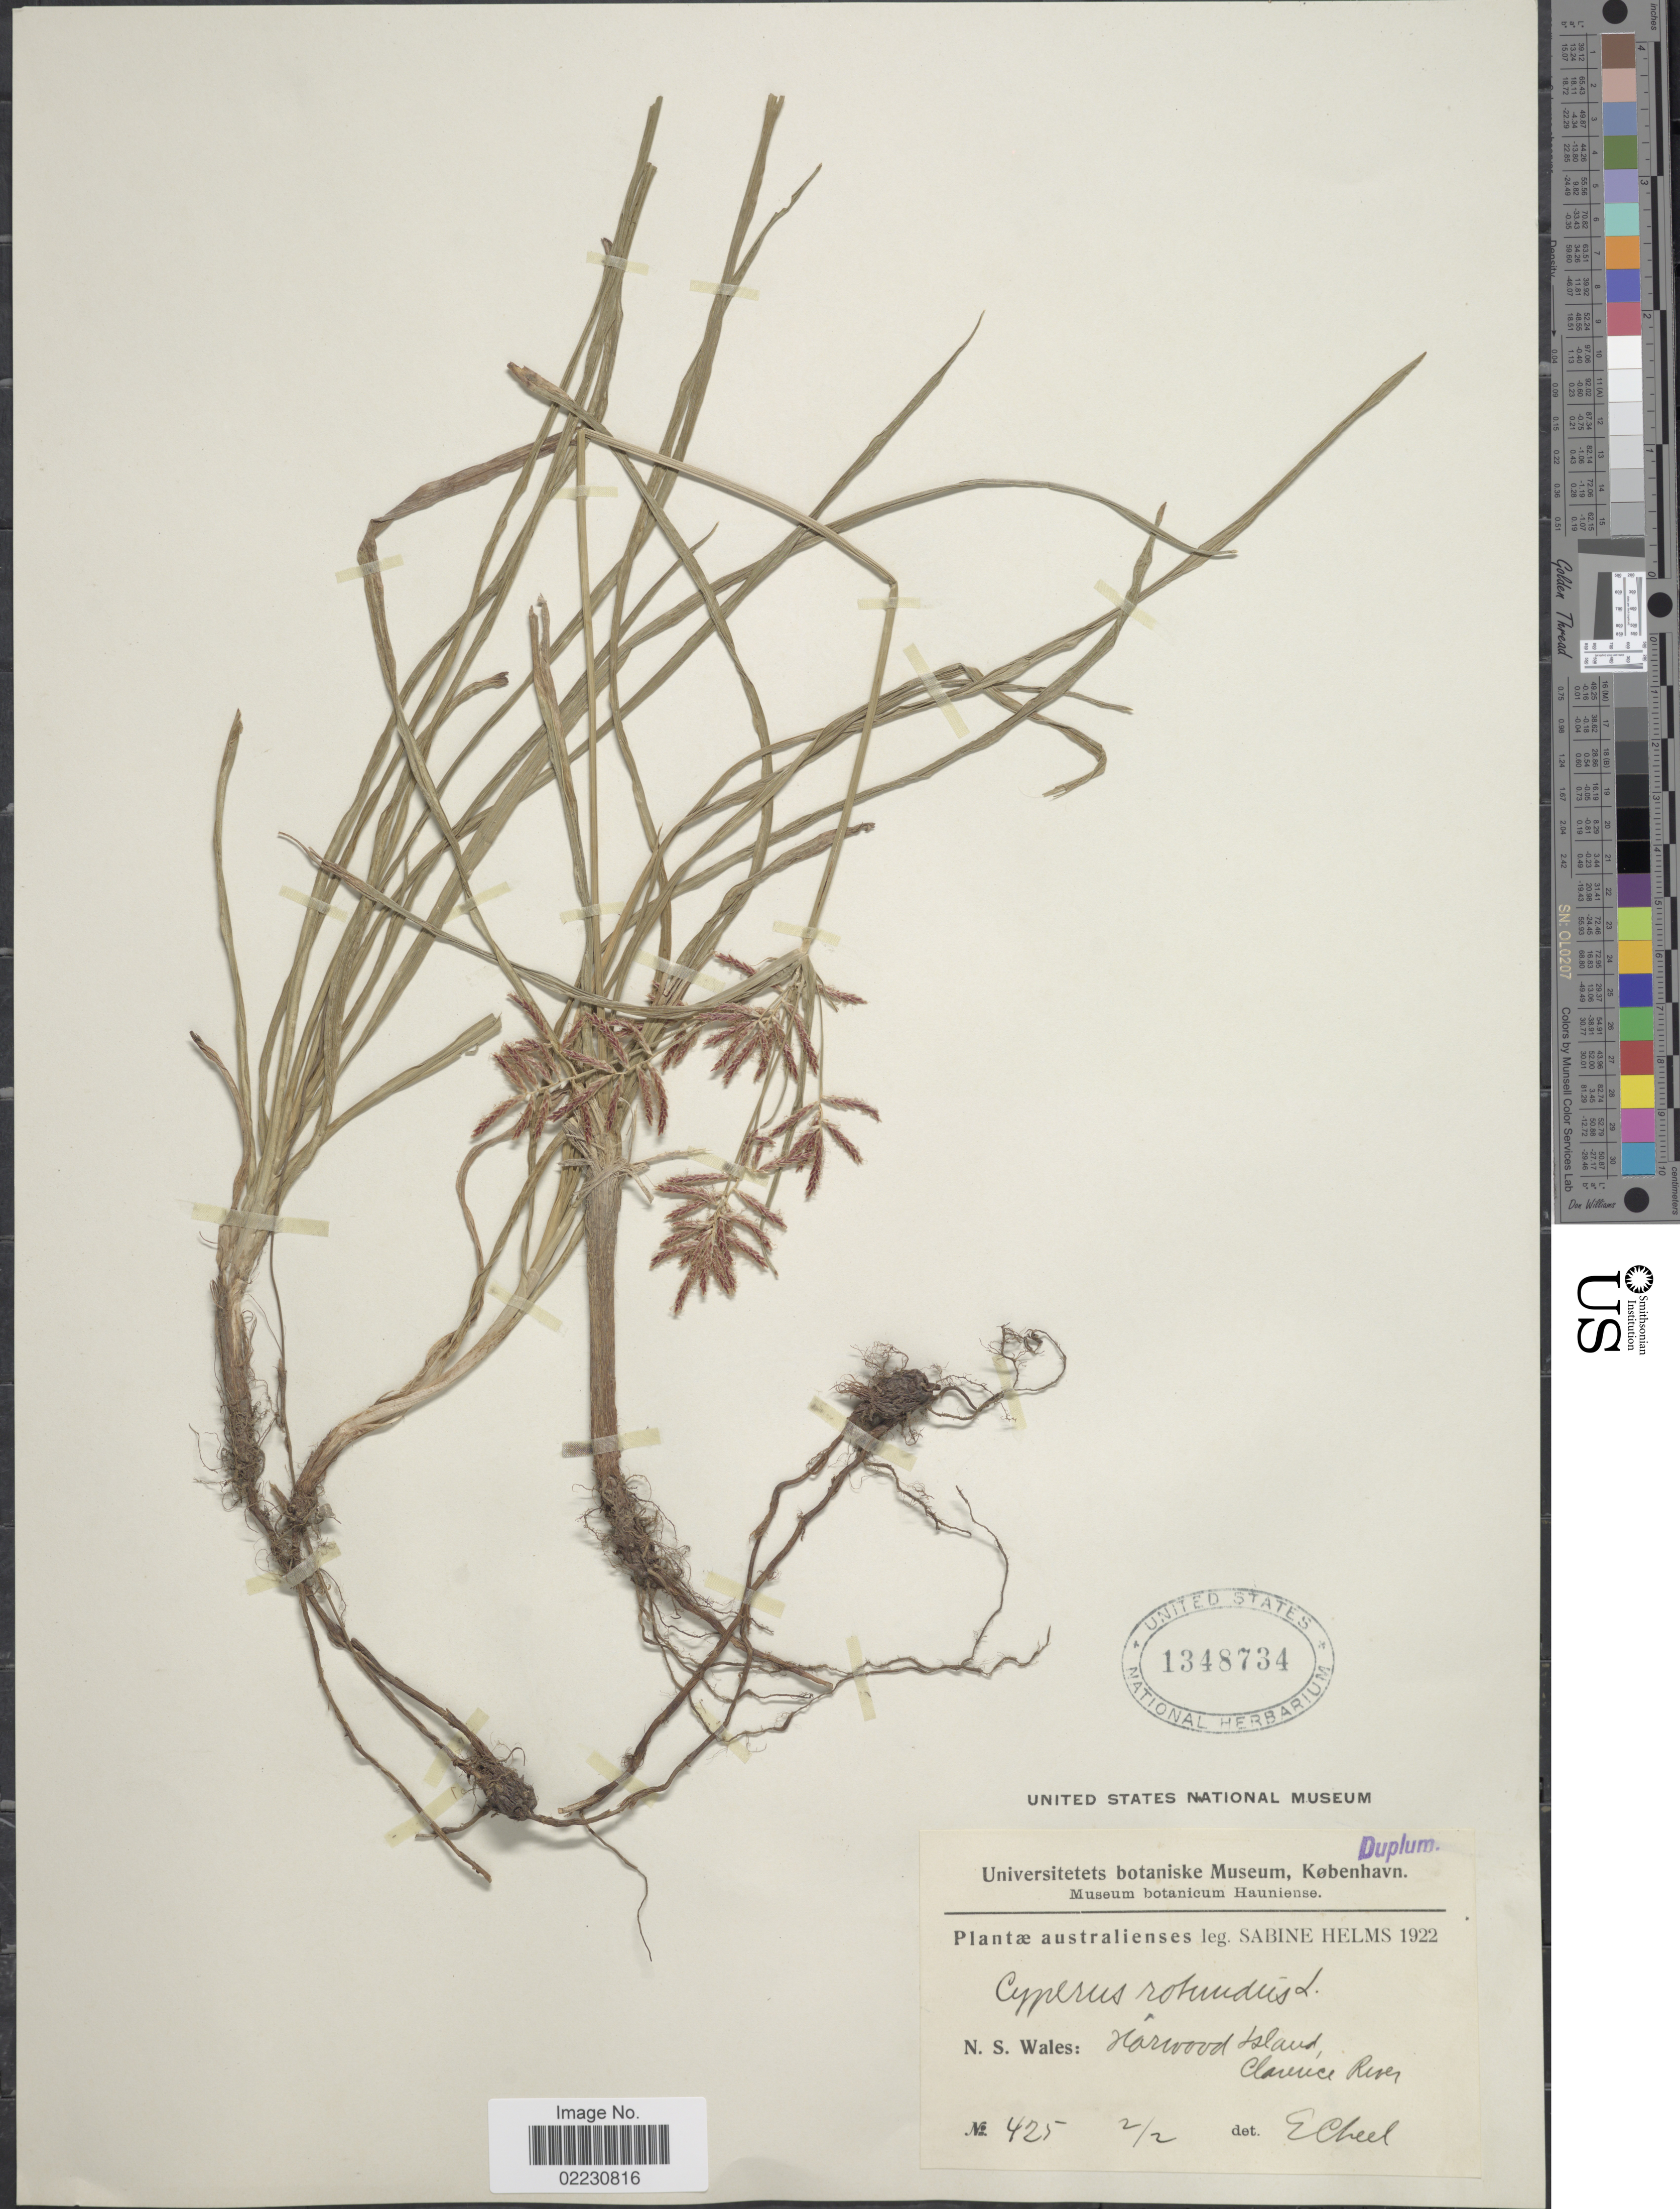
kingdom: Plantae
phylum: Tracheophyta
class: Liliopsida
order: Poales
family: Cyperaceae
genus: Cyperus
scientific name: Cyperus rotundus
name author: L.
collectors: S. Helms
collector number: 425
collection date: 1922-02-02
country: Australia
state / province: New South Wales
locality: Harwood Island, Clarence River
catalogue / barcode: US 1348734